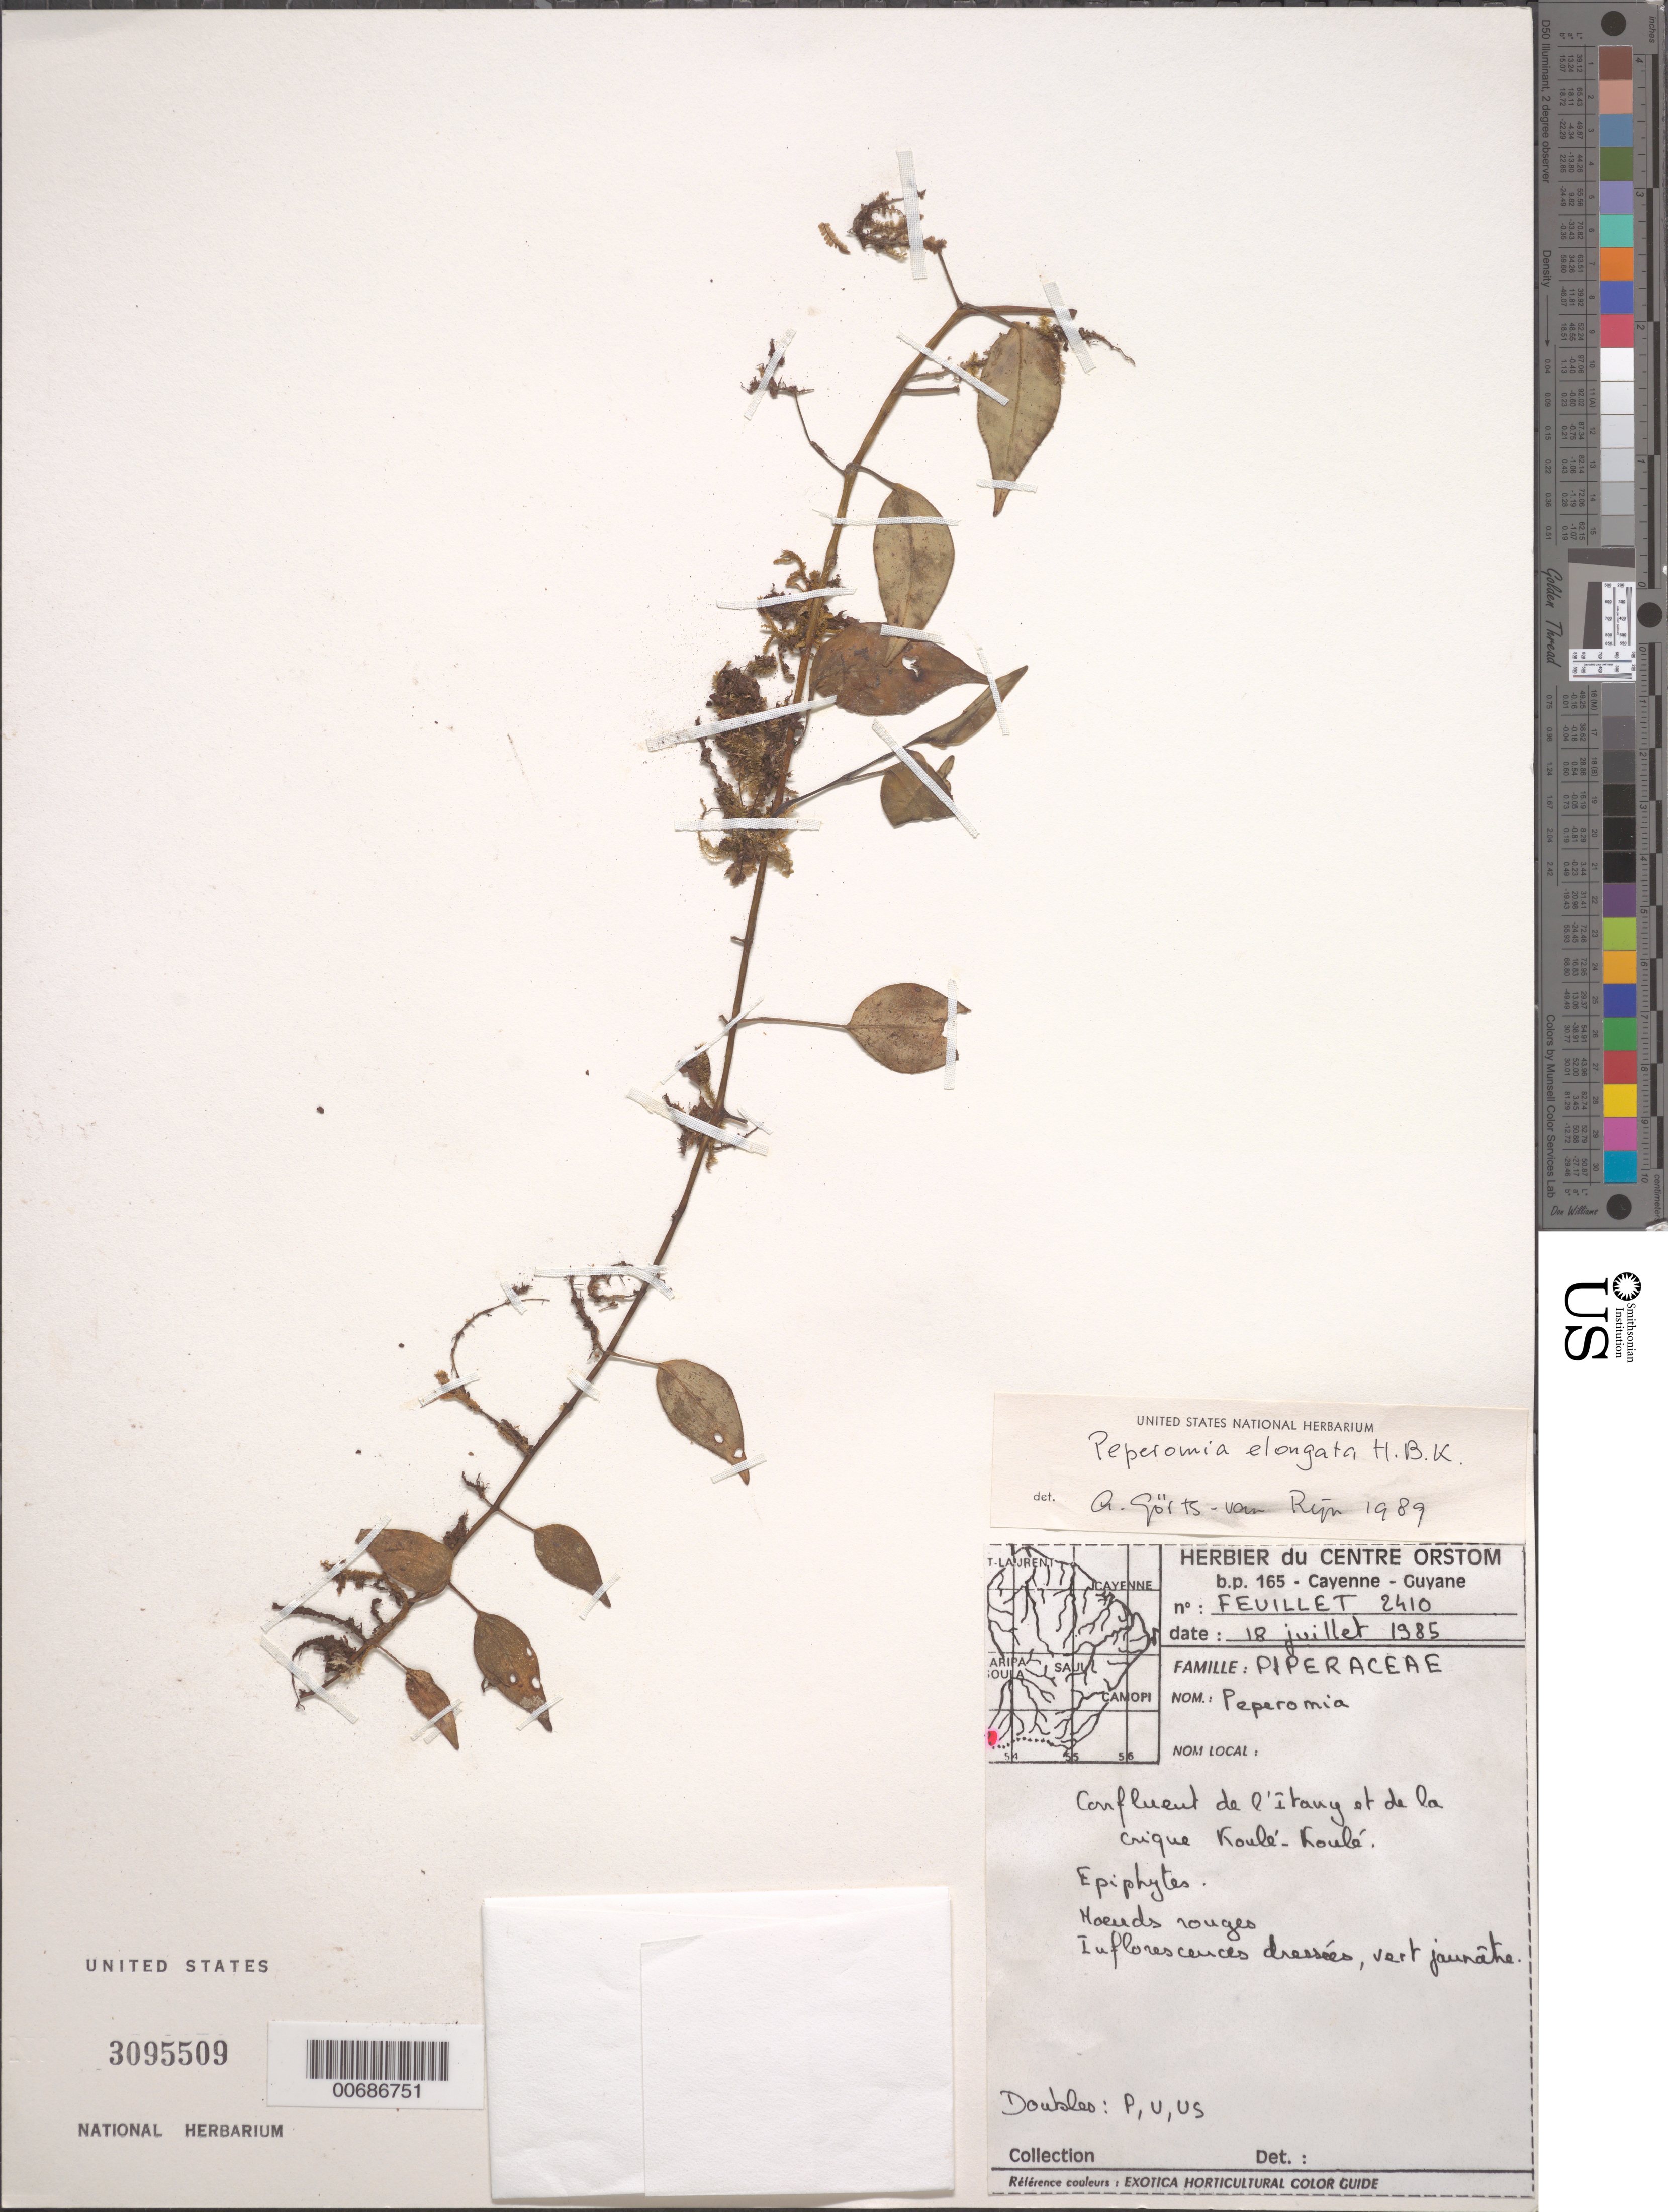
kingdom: Plantae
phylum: Tracheophyta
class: Magnoliopsida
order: Piperales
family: Piperaceae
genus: Peperomia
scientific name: Peperomia elongata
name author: Kunth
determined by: Görts-van Rijn, A. R. A.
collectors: C. Feuillet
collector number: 2410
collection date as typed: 18-Jul-85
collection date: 1985-07-18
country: French Guiana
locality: Rivière Itany, confluent avec de la crique Koulé-Koulé, Monts Tumuc-Humac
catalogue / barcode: US 3095509